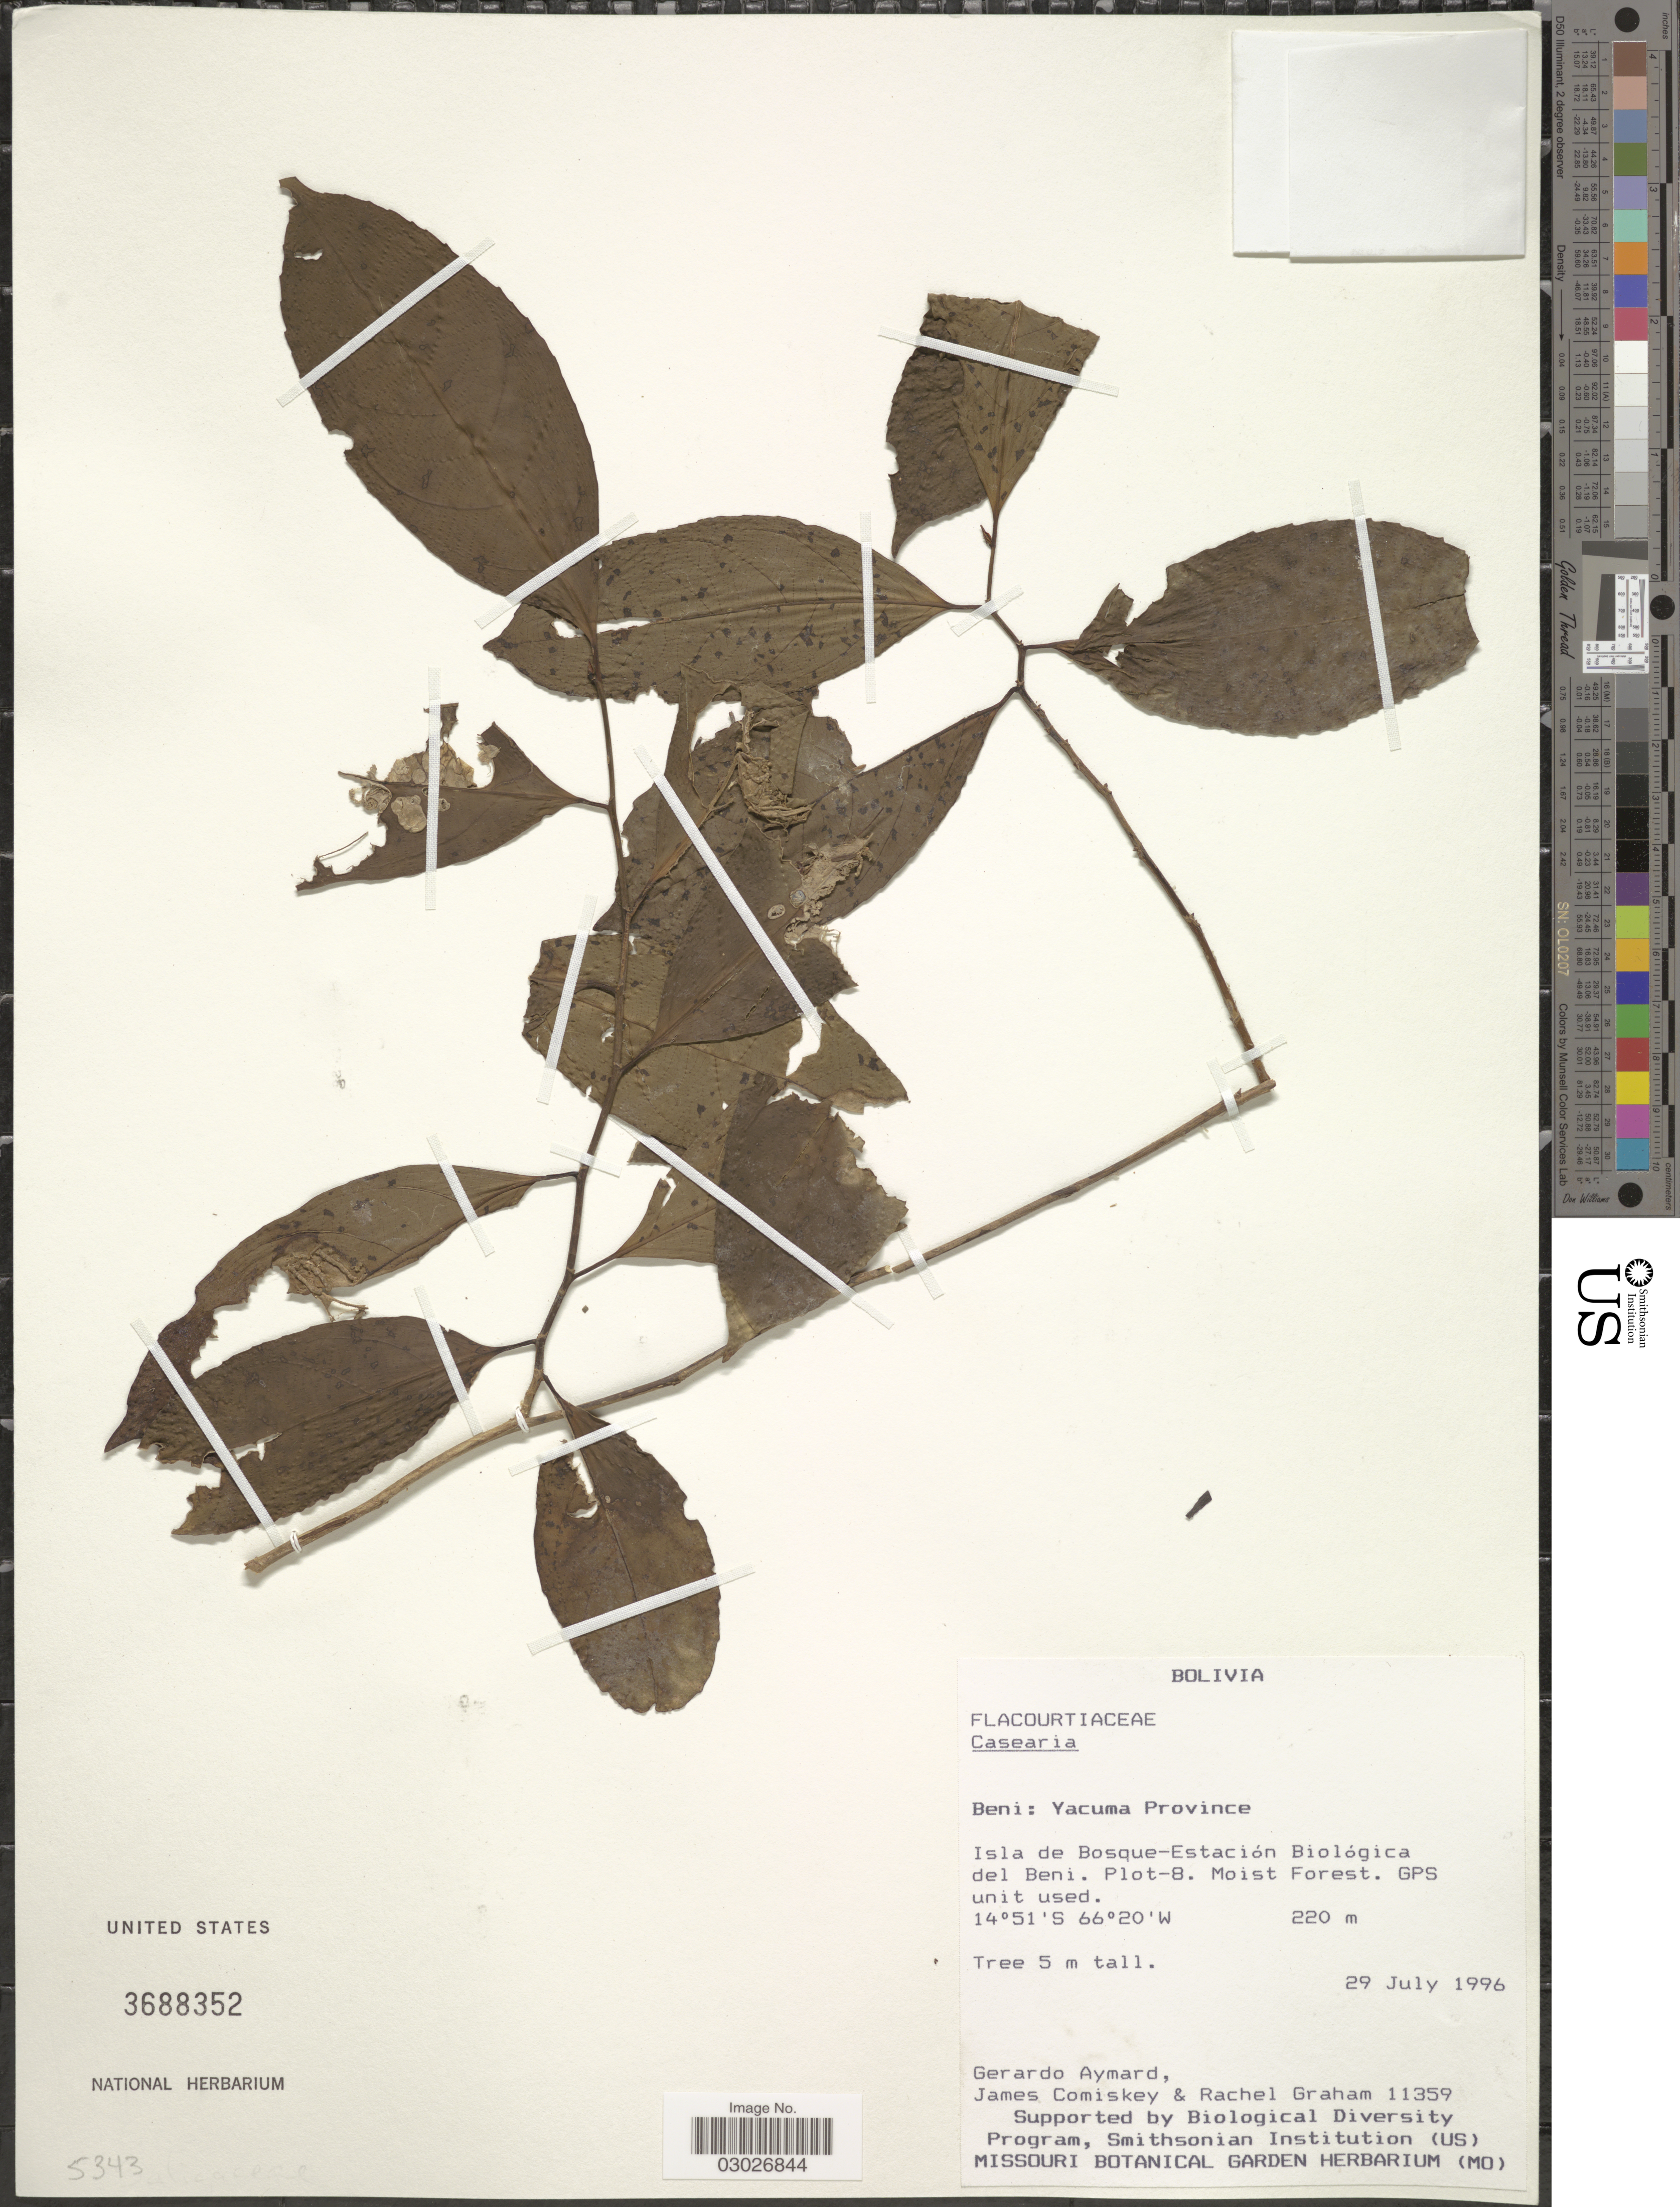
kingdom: Plantae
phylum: Tracheophyta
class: Magnoliopsida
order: Malpighiales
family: Salicaceae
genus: Casearia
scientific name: Casearia sp.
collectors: G. A. Aymard, J. A. Comiskey & R. Graham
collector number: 11359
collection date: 1996-07-29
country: Bolivia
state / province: Beni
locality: Yacuma Province. Isla de Bosque-Estación Biológica del Beni. Plot-B.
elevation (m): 220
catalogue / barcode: US 3688352